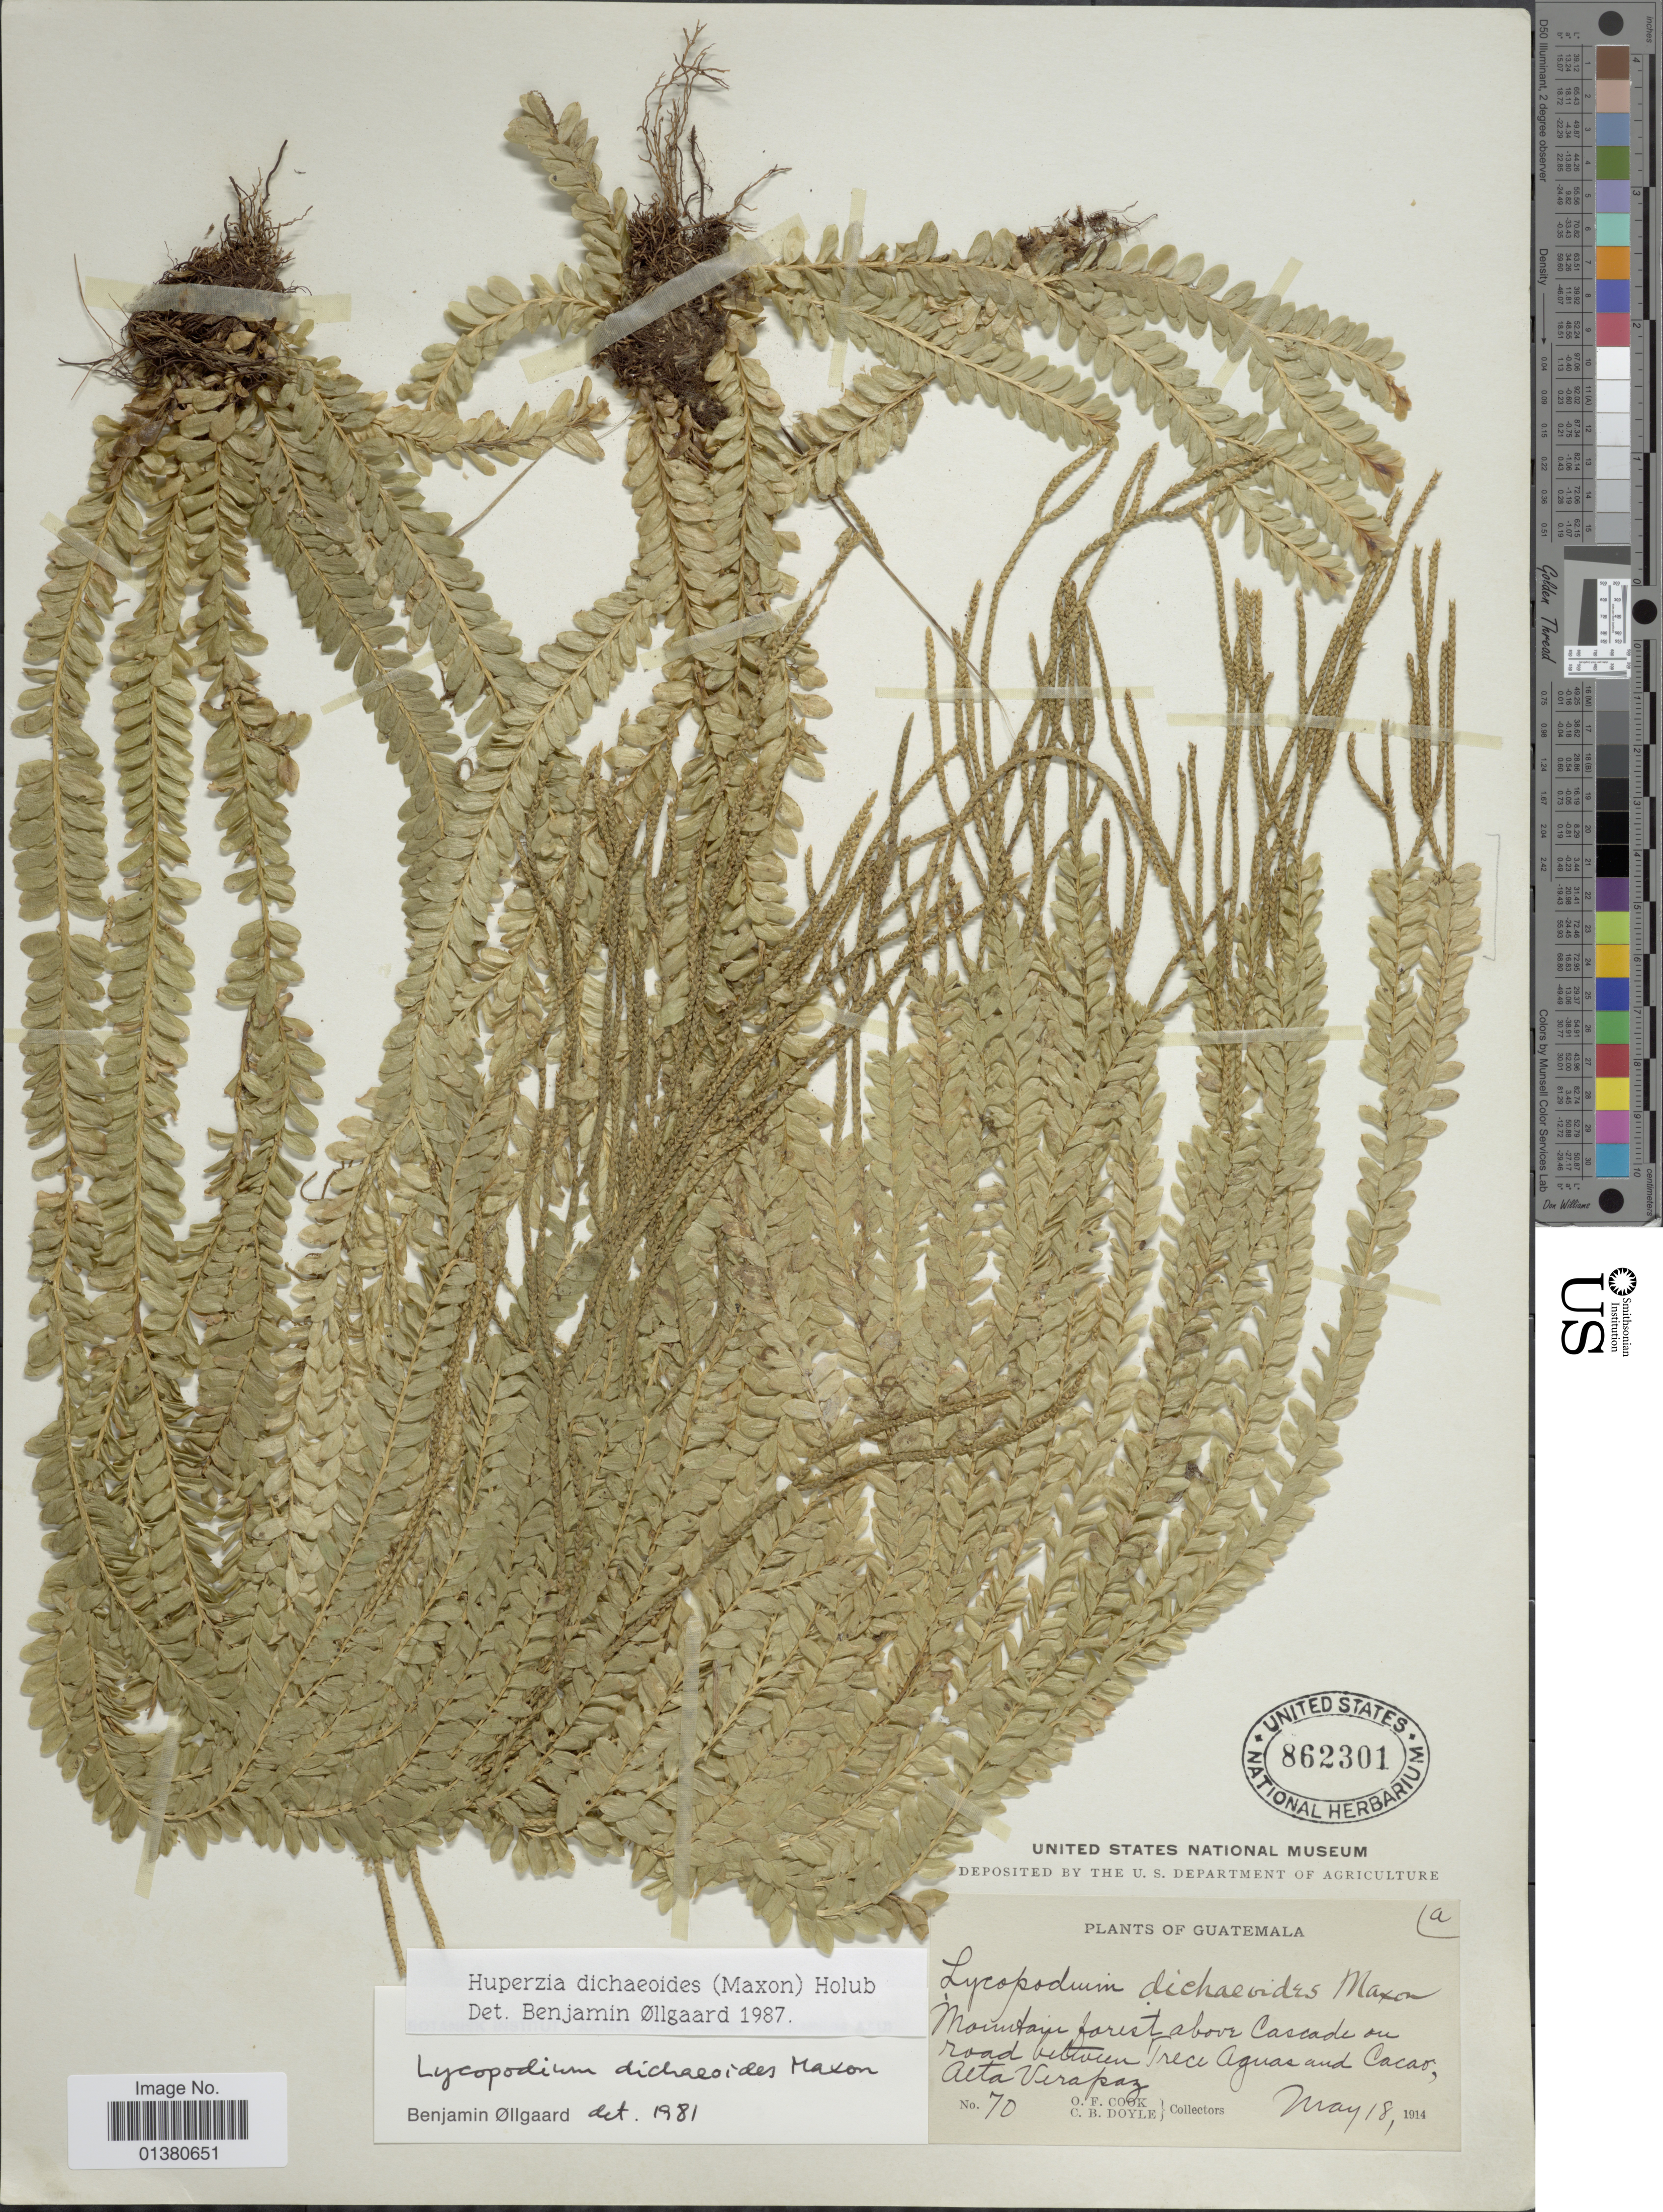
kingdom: Plantae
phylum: Tracheophyta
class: Lycopodiopsida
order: Lycopodiales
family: Lycopodiaceae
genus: Phlegmariurus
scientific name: Phlegmariurus dichaeoides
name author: (Maxon) B. Øllg.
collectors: O. F. Cook & C. Doyle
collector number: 70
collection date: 1914-05-18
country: Guatemala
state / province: Alta Verapaz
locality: Mountain forest above Cascade on road between Trece Aguas and cacao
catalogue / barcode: US 862301